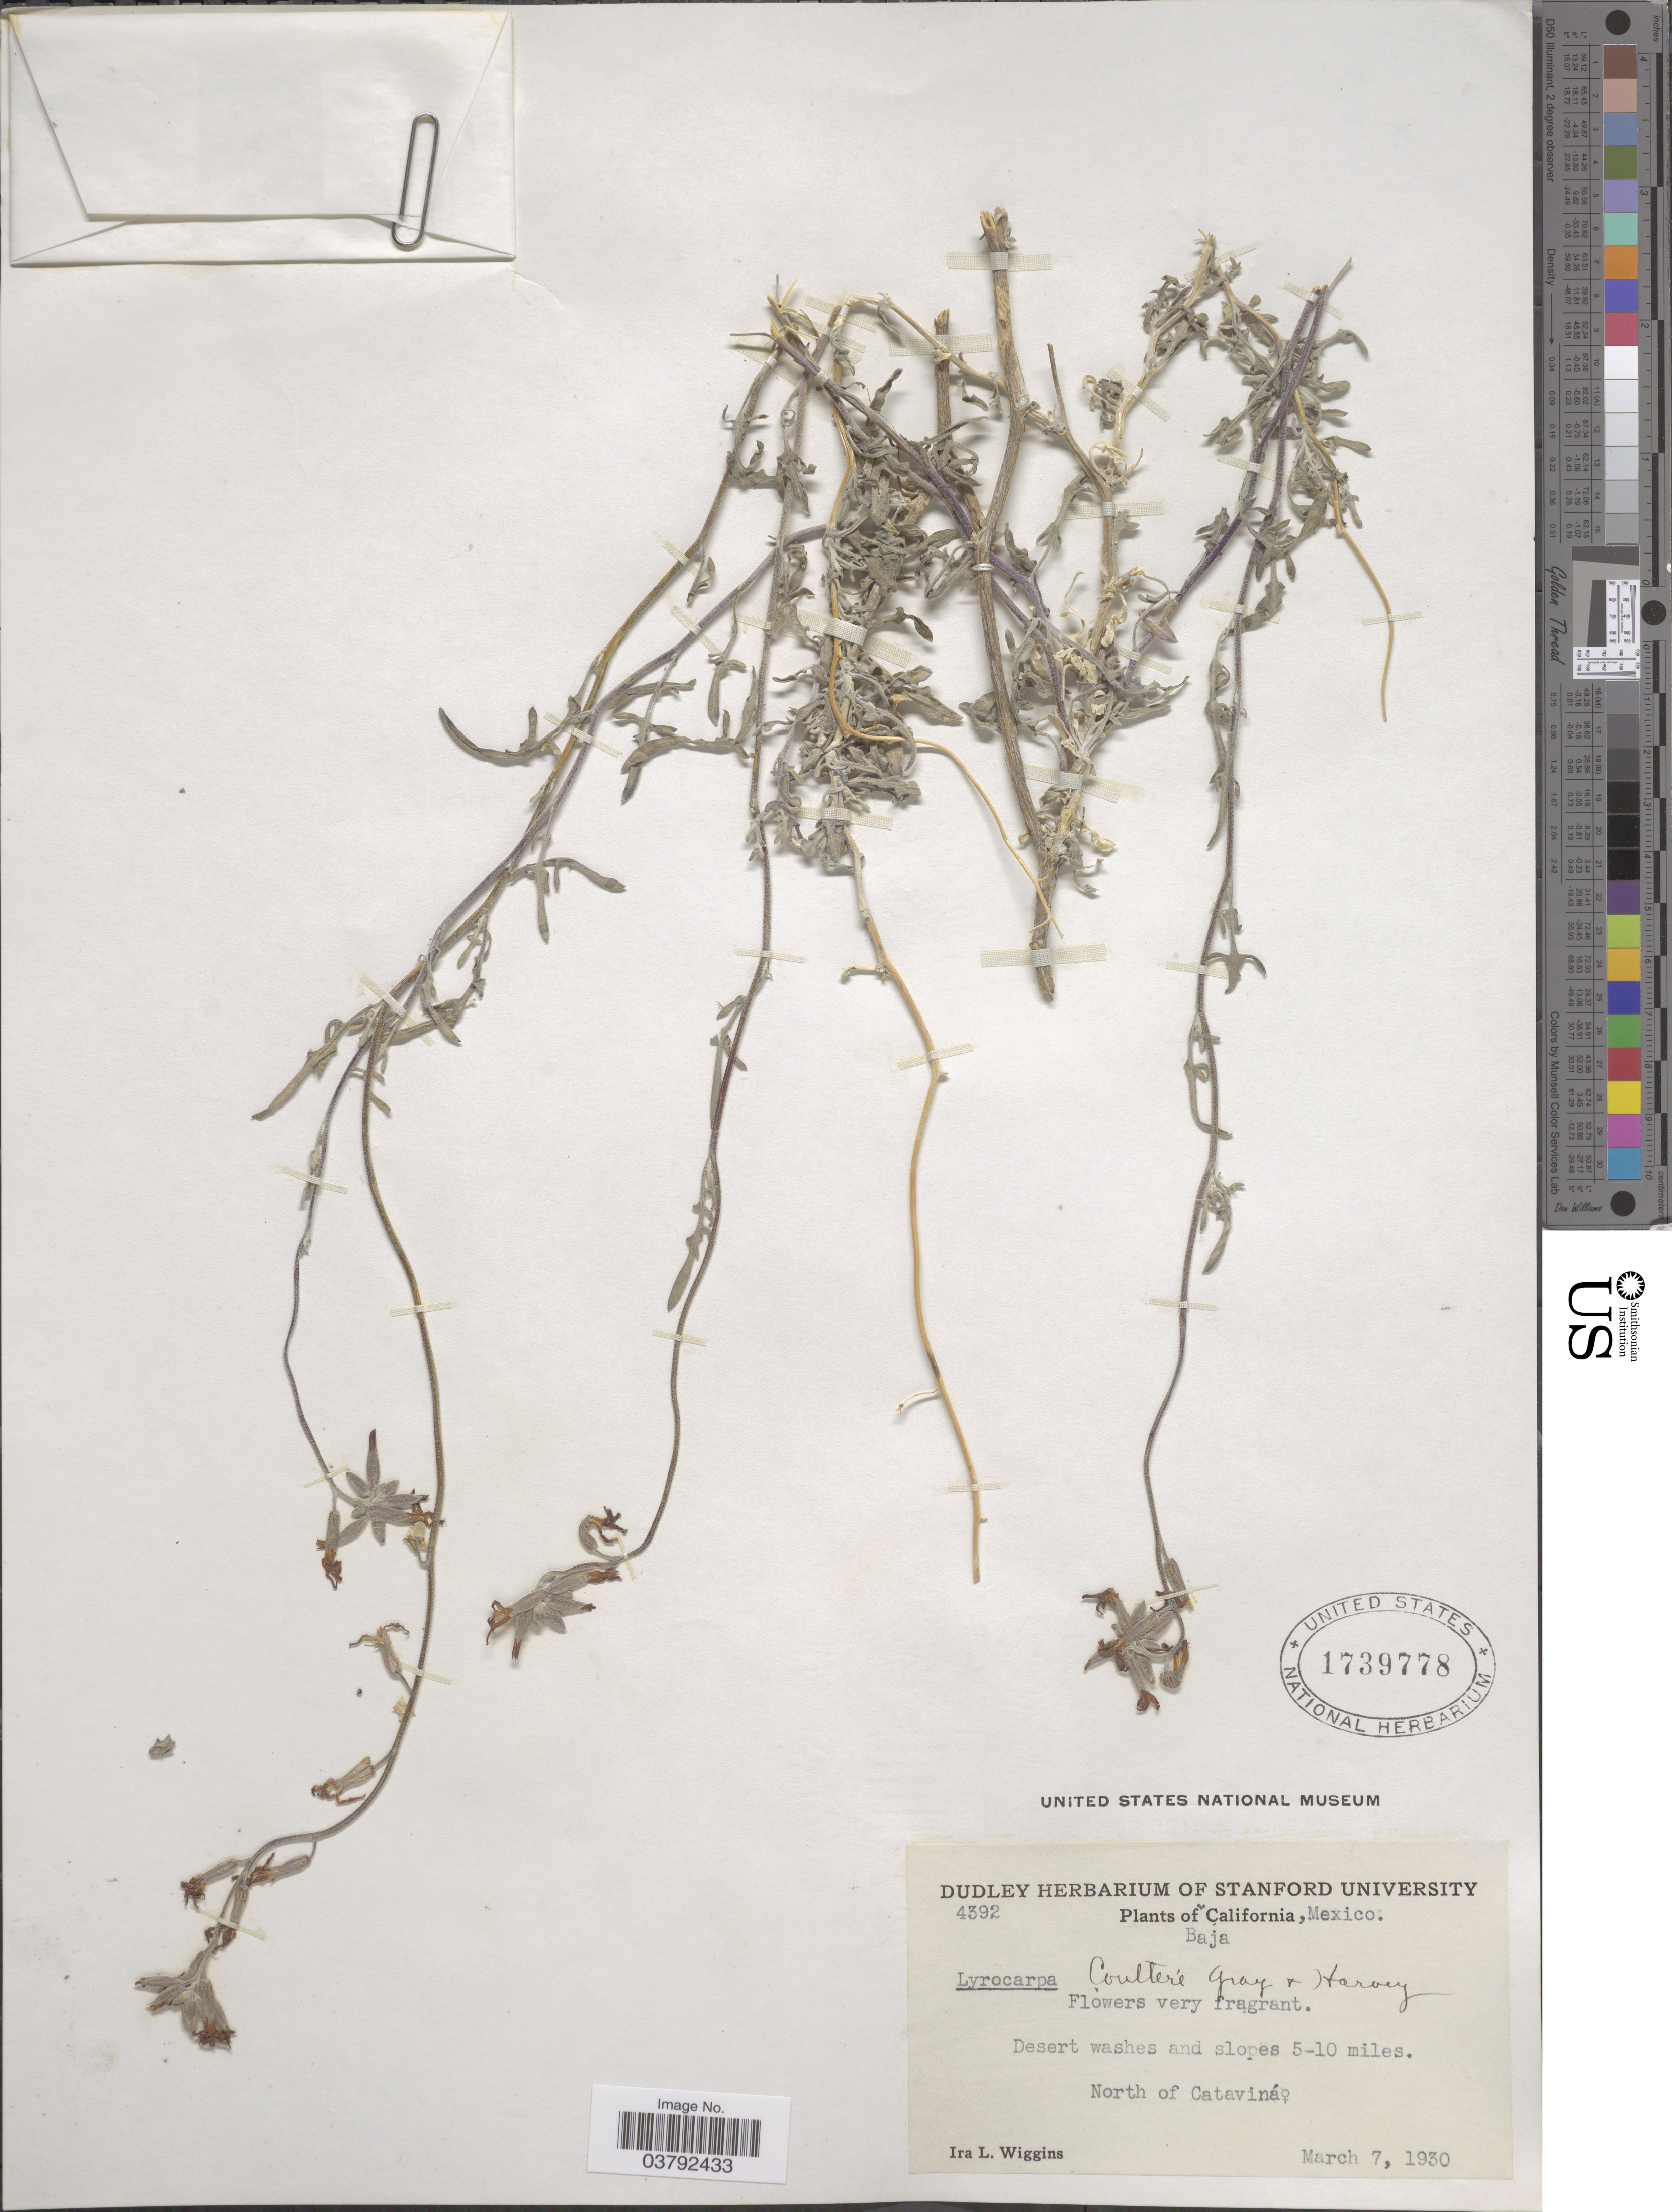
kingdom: Plantae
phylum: Tracheophyta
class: Magnoliopsida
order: Brassicales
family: Brassicaceae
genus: Lyrocarpa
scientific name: Lyrocarpa coulteri var. typica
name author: Rollins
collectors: I. L. Wiggins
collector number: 4392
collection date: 1930-03-07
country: Mexico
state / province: Baja California Norte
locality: Desert washes and slopes 5-10 miles. North of Cataviná.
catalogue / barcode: US 1739778